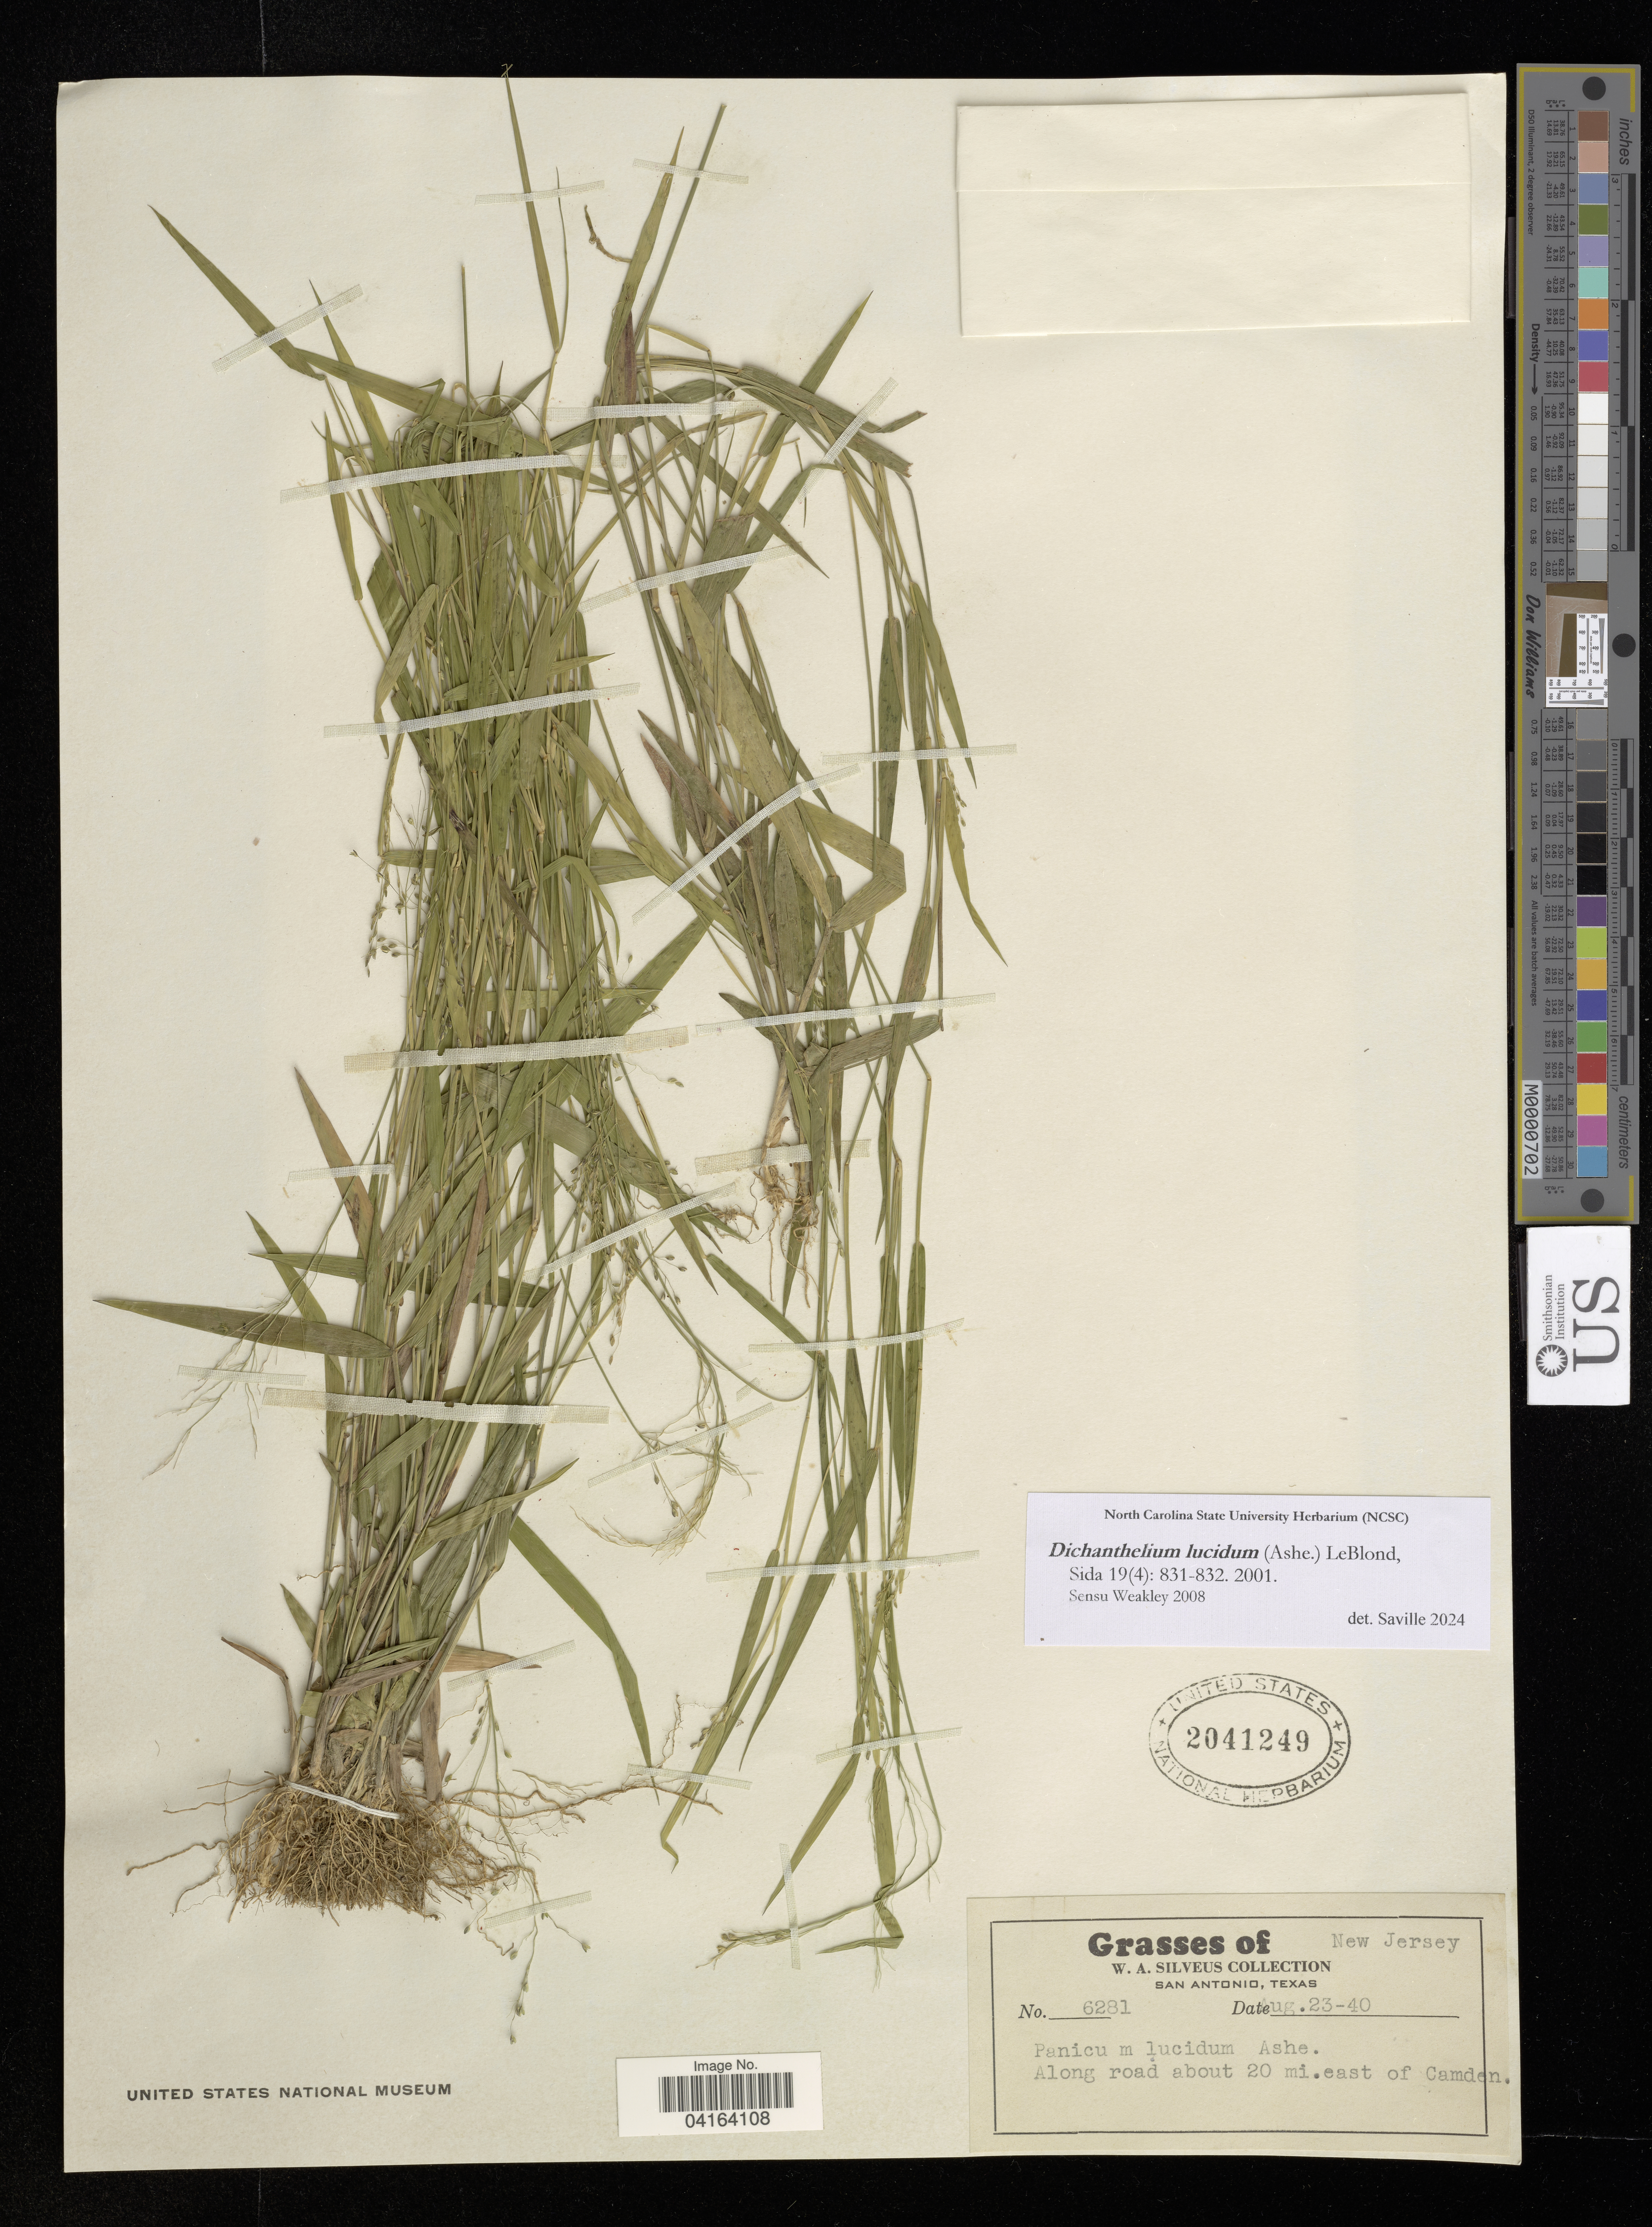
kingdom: Plantae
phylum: Tracheophyta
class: Liliopsida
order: Poales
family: Poaceae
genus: Dichanthelium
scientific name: Dichanthelium lucidum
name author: (Ashe) LeBlond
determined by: Saville, A. C., (NCSC), North Carolina State University (UNITED STATES)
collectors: W. Silveus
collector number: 6281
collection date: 1940-08-23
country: United States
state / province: New Jersey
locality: Along road about 20 mi. east of Camden.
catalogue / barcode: US 2041249